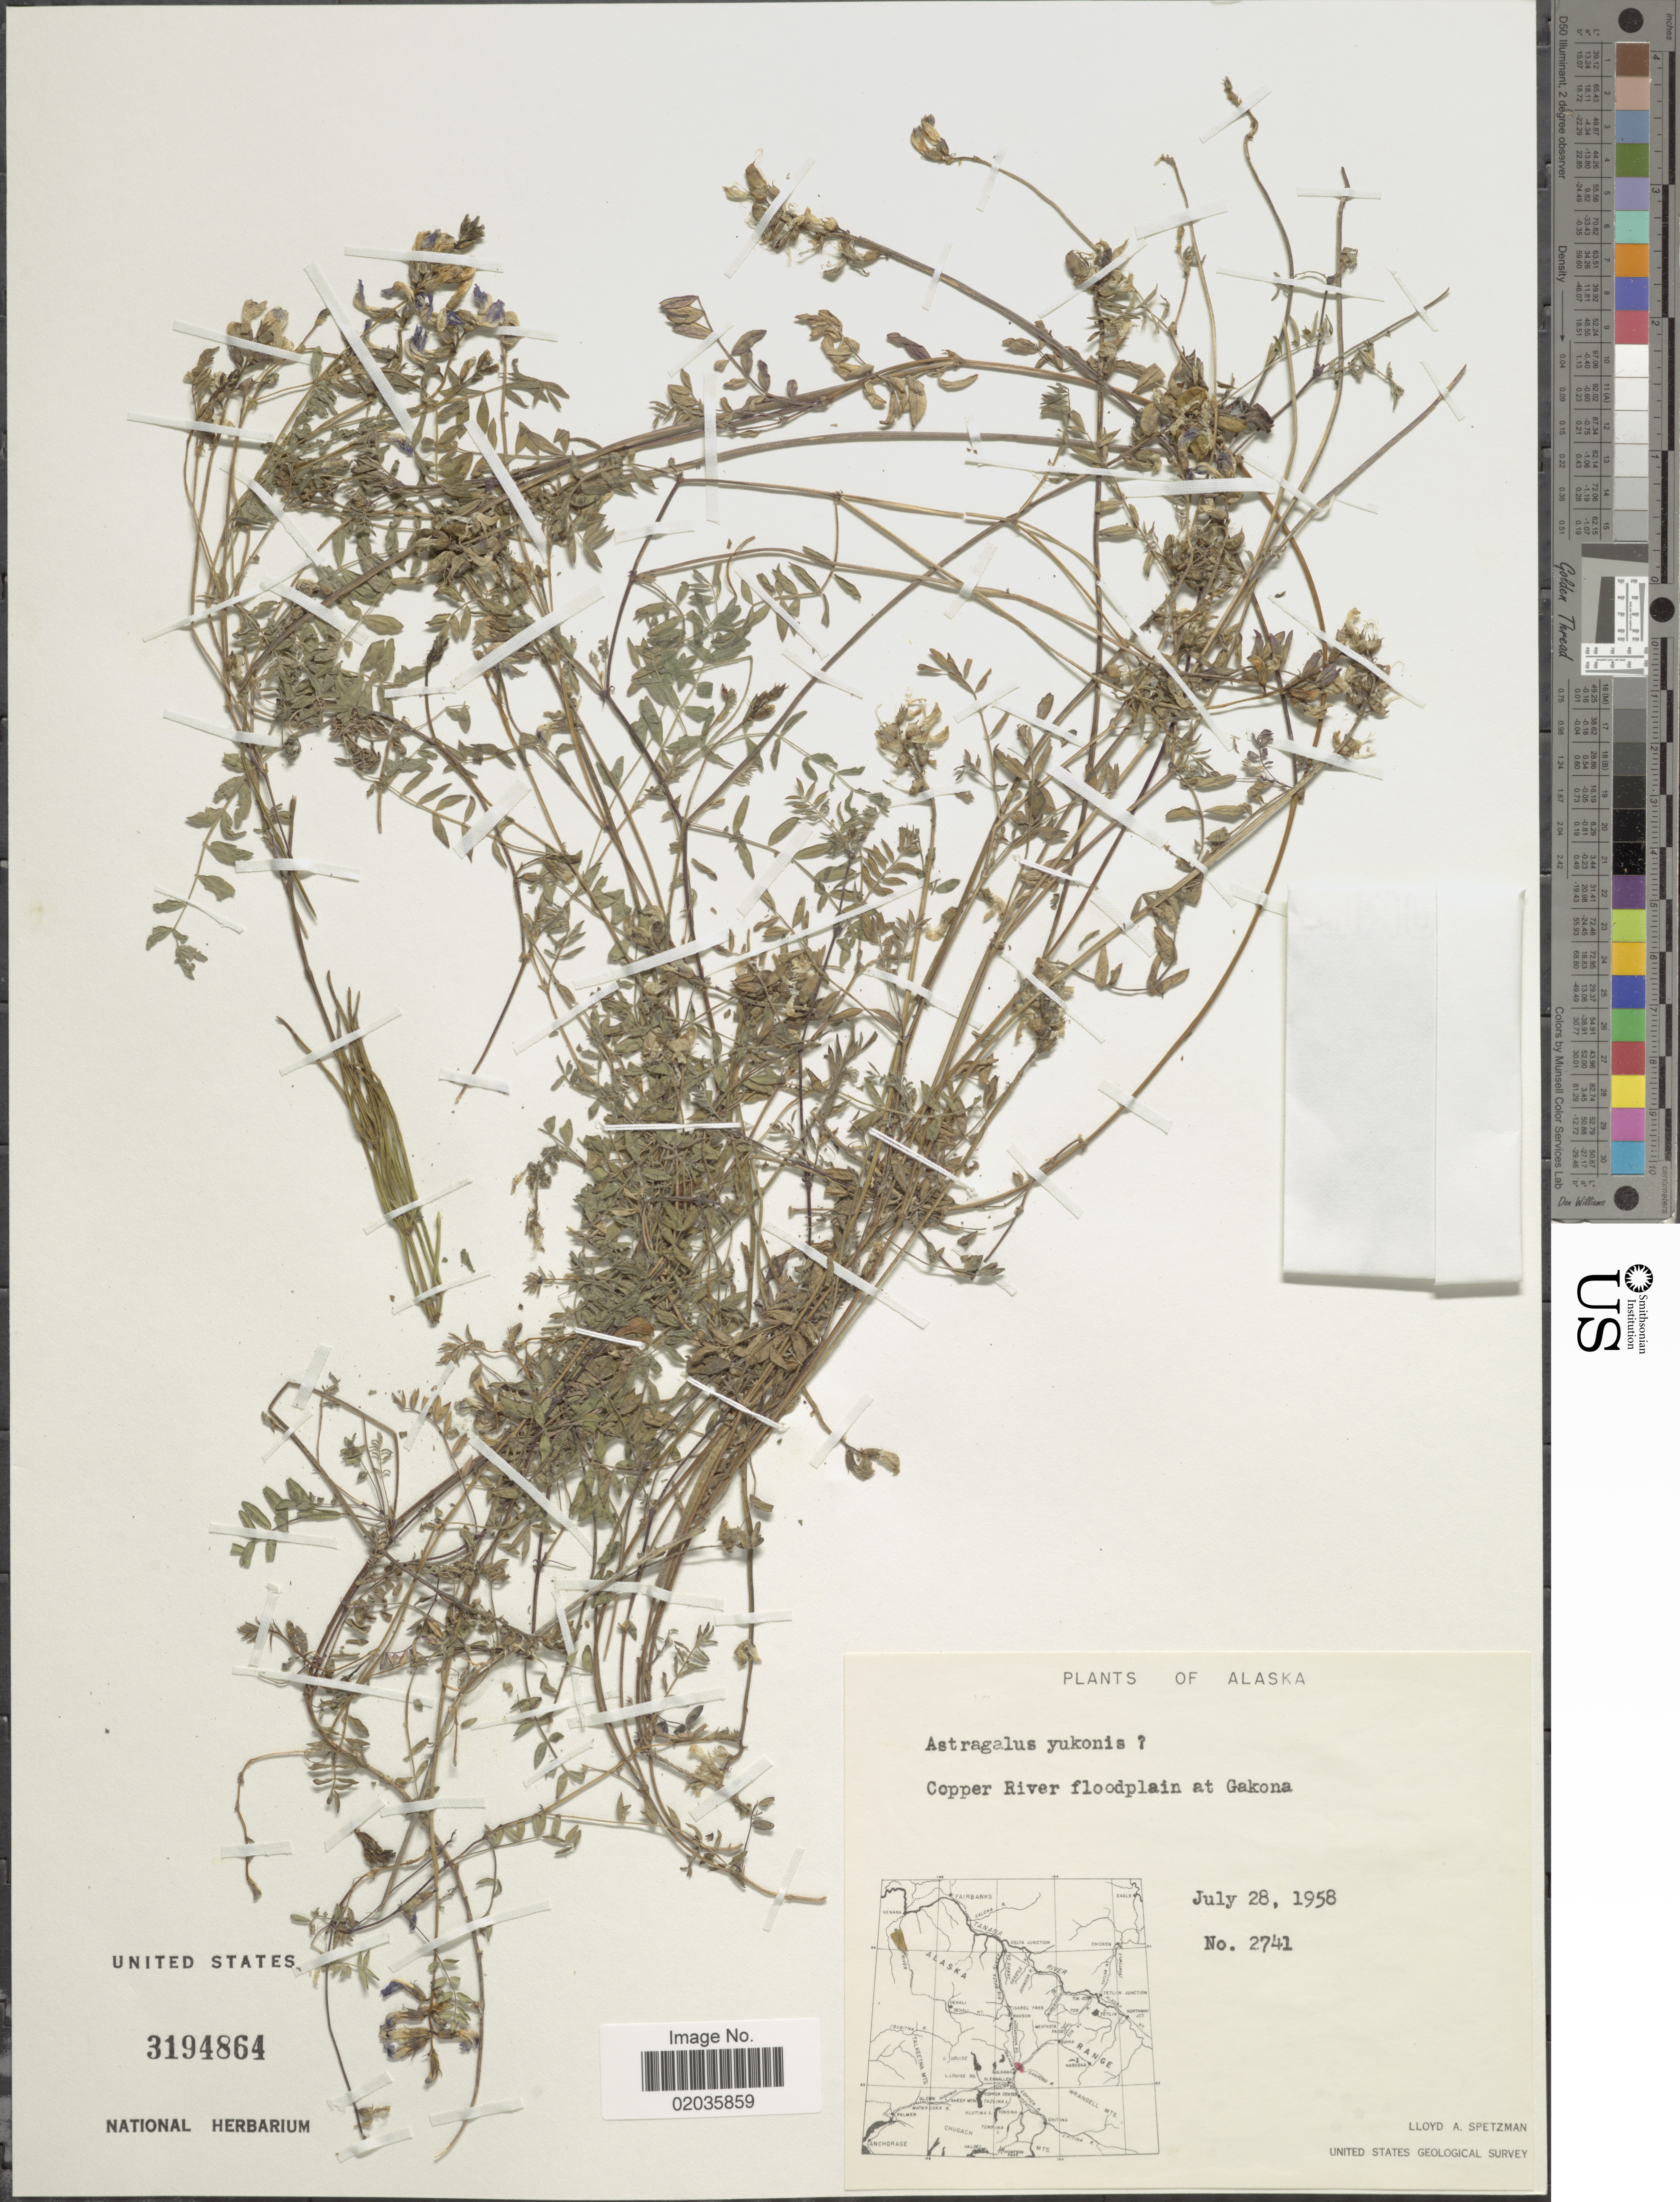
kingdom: Plantae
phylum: Tracheophyta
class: Magnoliopsida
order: Fabales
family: Fabaceae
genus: Astragalus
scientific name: Astragalus yukonis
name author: M.E. Jones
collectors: L. Spetzman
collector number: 2741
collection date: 1958-07-28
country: United States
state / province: Alaska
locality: Copper River floodplain at Gakona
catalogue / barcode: US 3194864